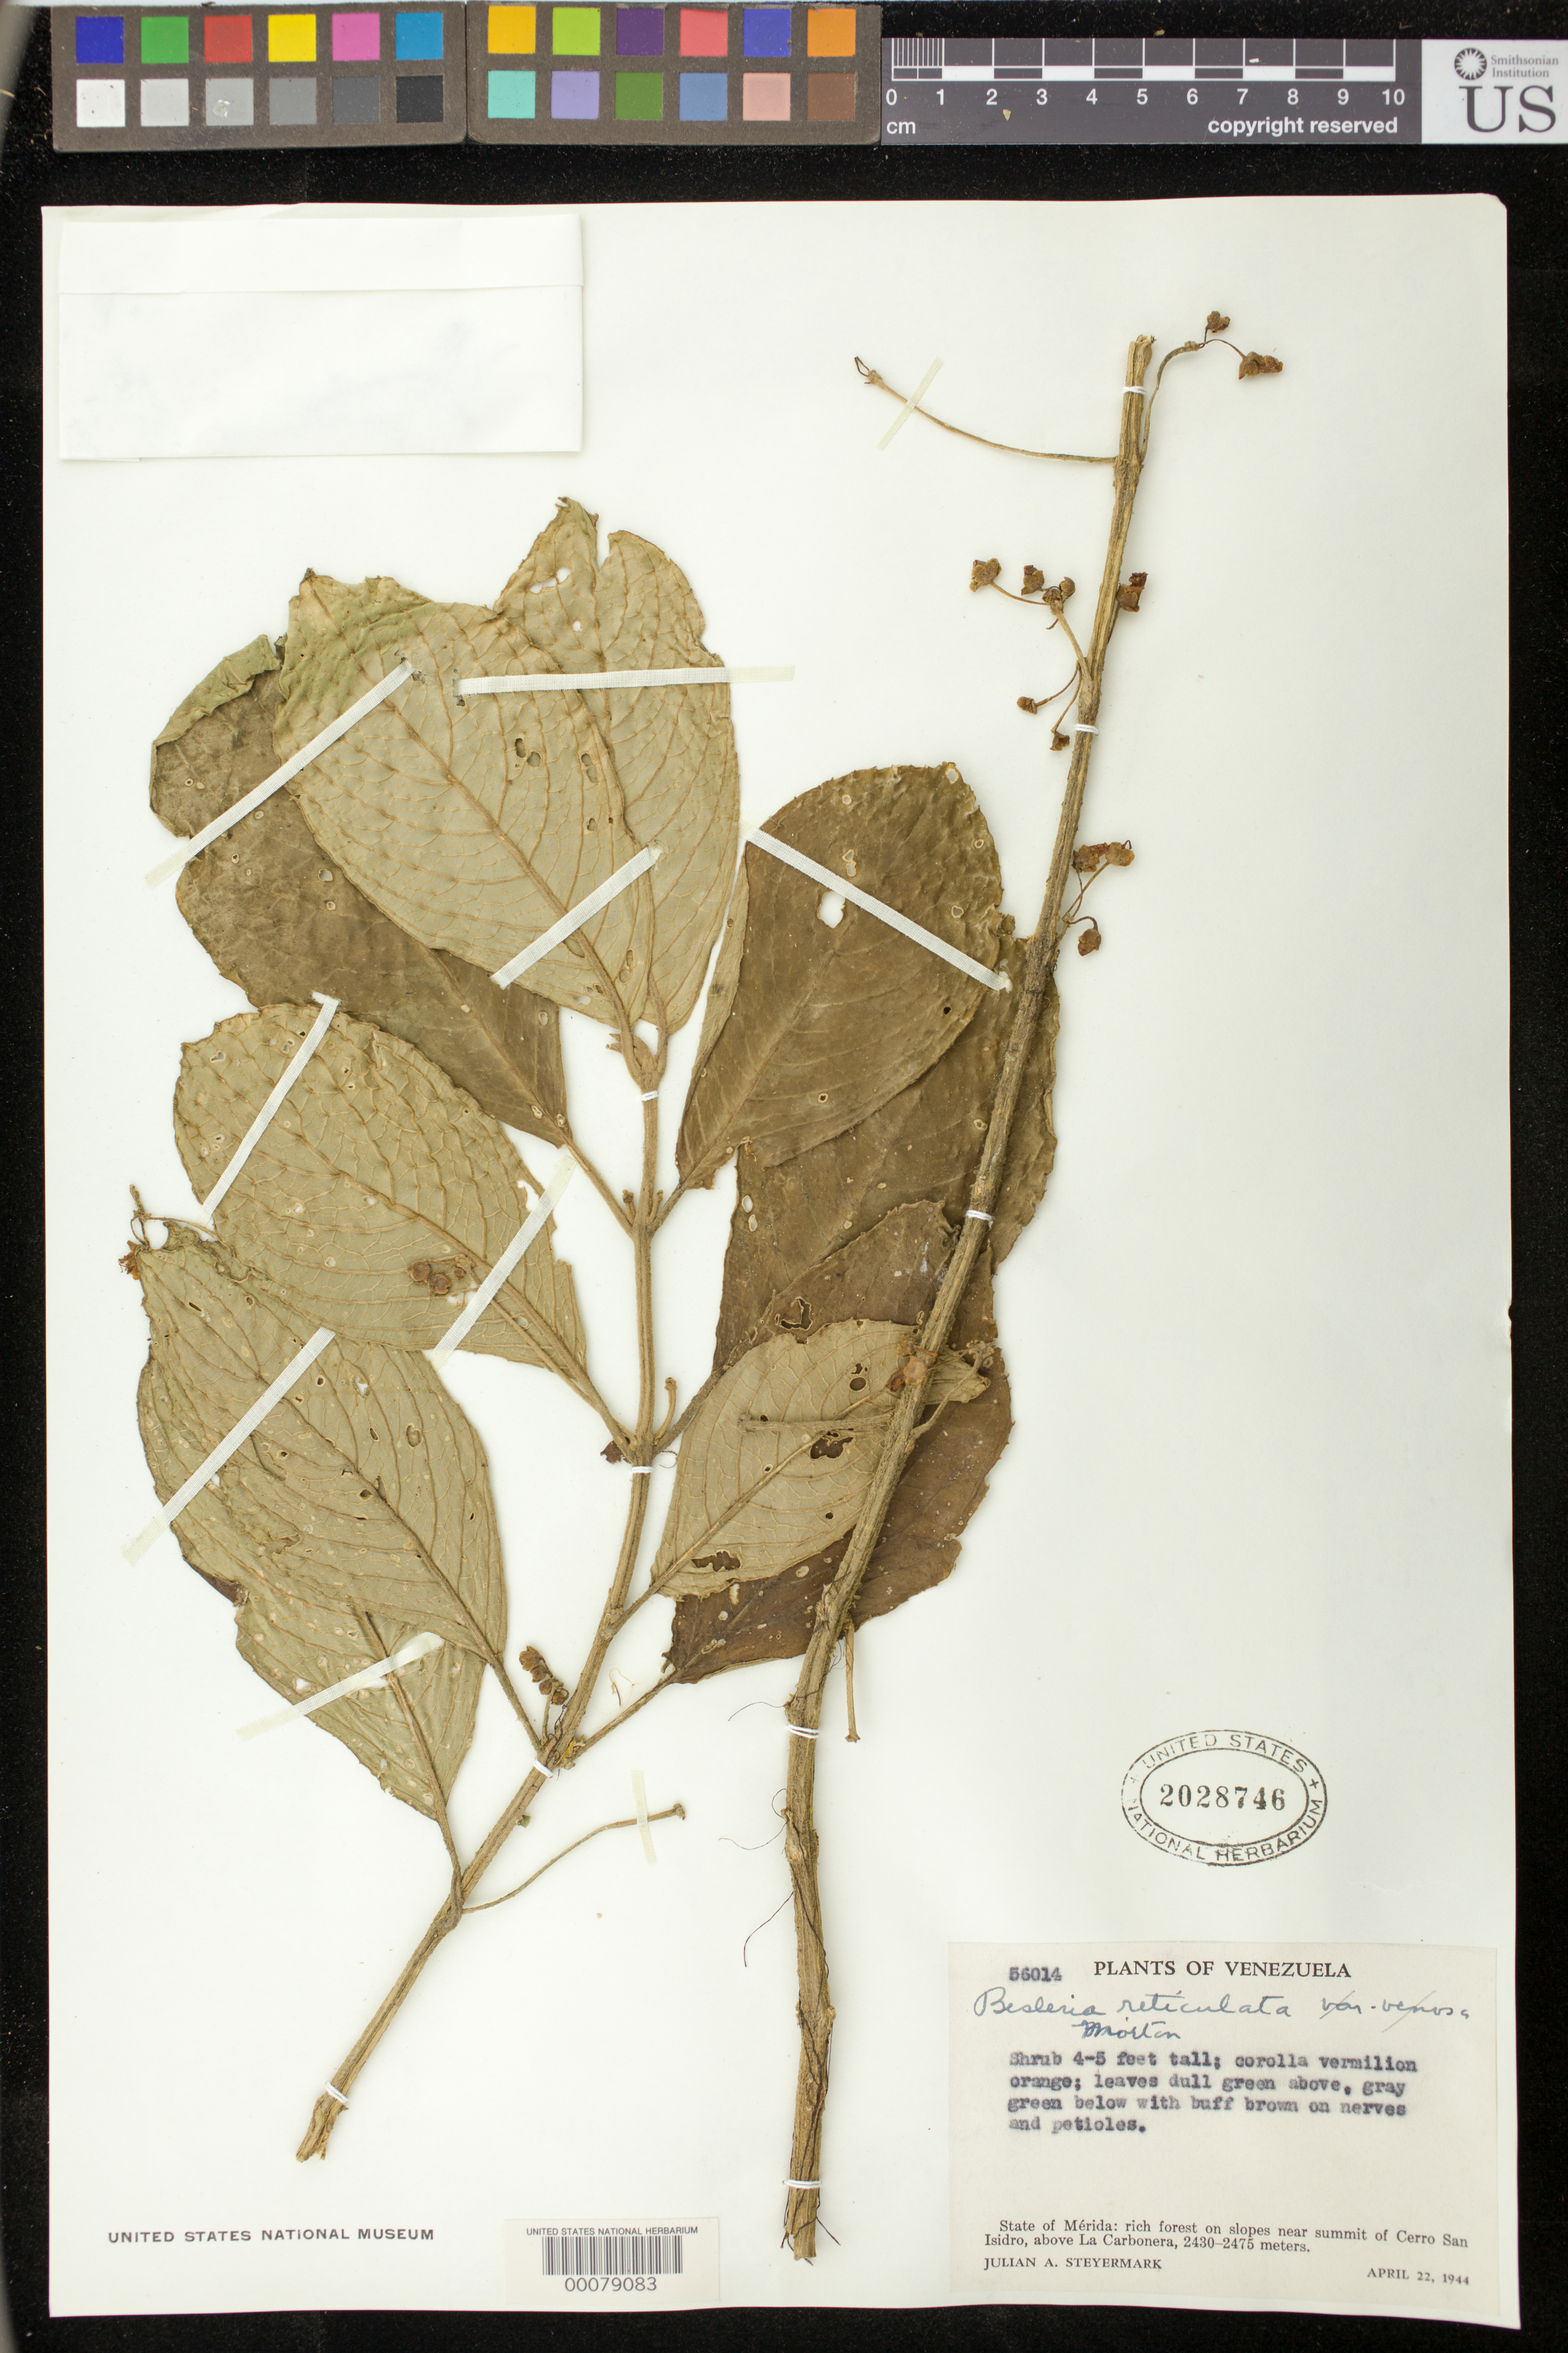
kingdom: Plantae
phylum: Tracheophyta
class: Magnoliopsida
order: Lamiales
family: Gesneriaceae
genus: Besleria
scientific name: Besleria reticulata var. reticulata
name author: Fritsch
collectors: J. Steyermark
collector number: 56014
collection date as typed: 22 Apr 1944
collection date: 1944-04-22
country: Venezuela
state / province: Mérida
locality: Near summit of Cerro San Isidro, above La Carbonera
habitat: Rich forest on slopes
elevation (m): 2430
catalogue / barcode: US 2028746